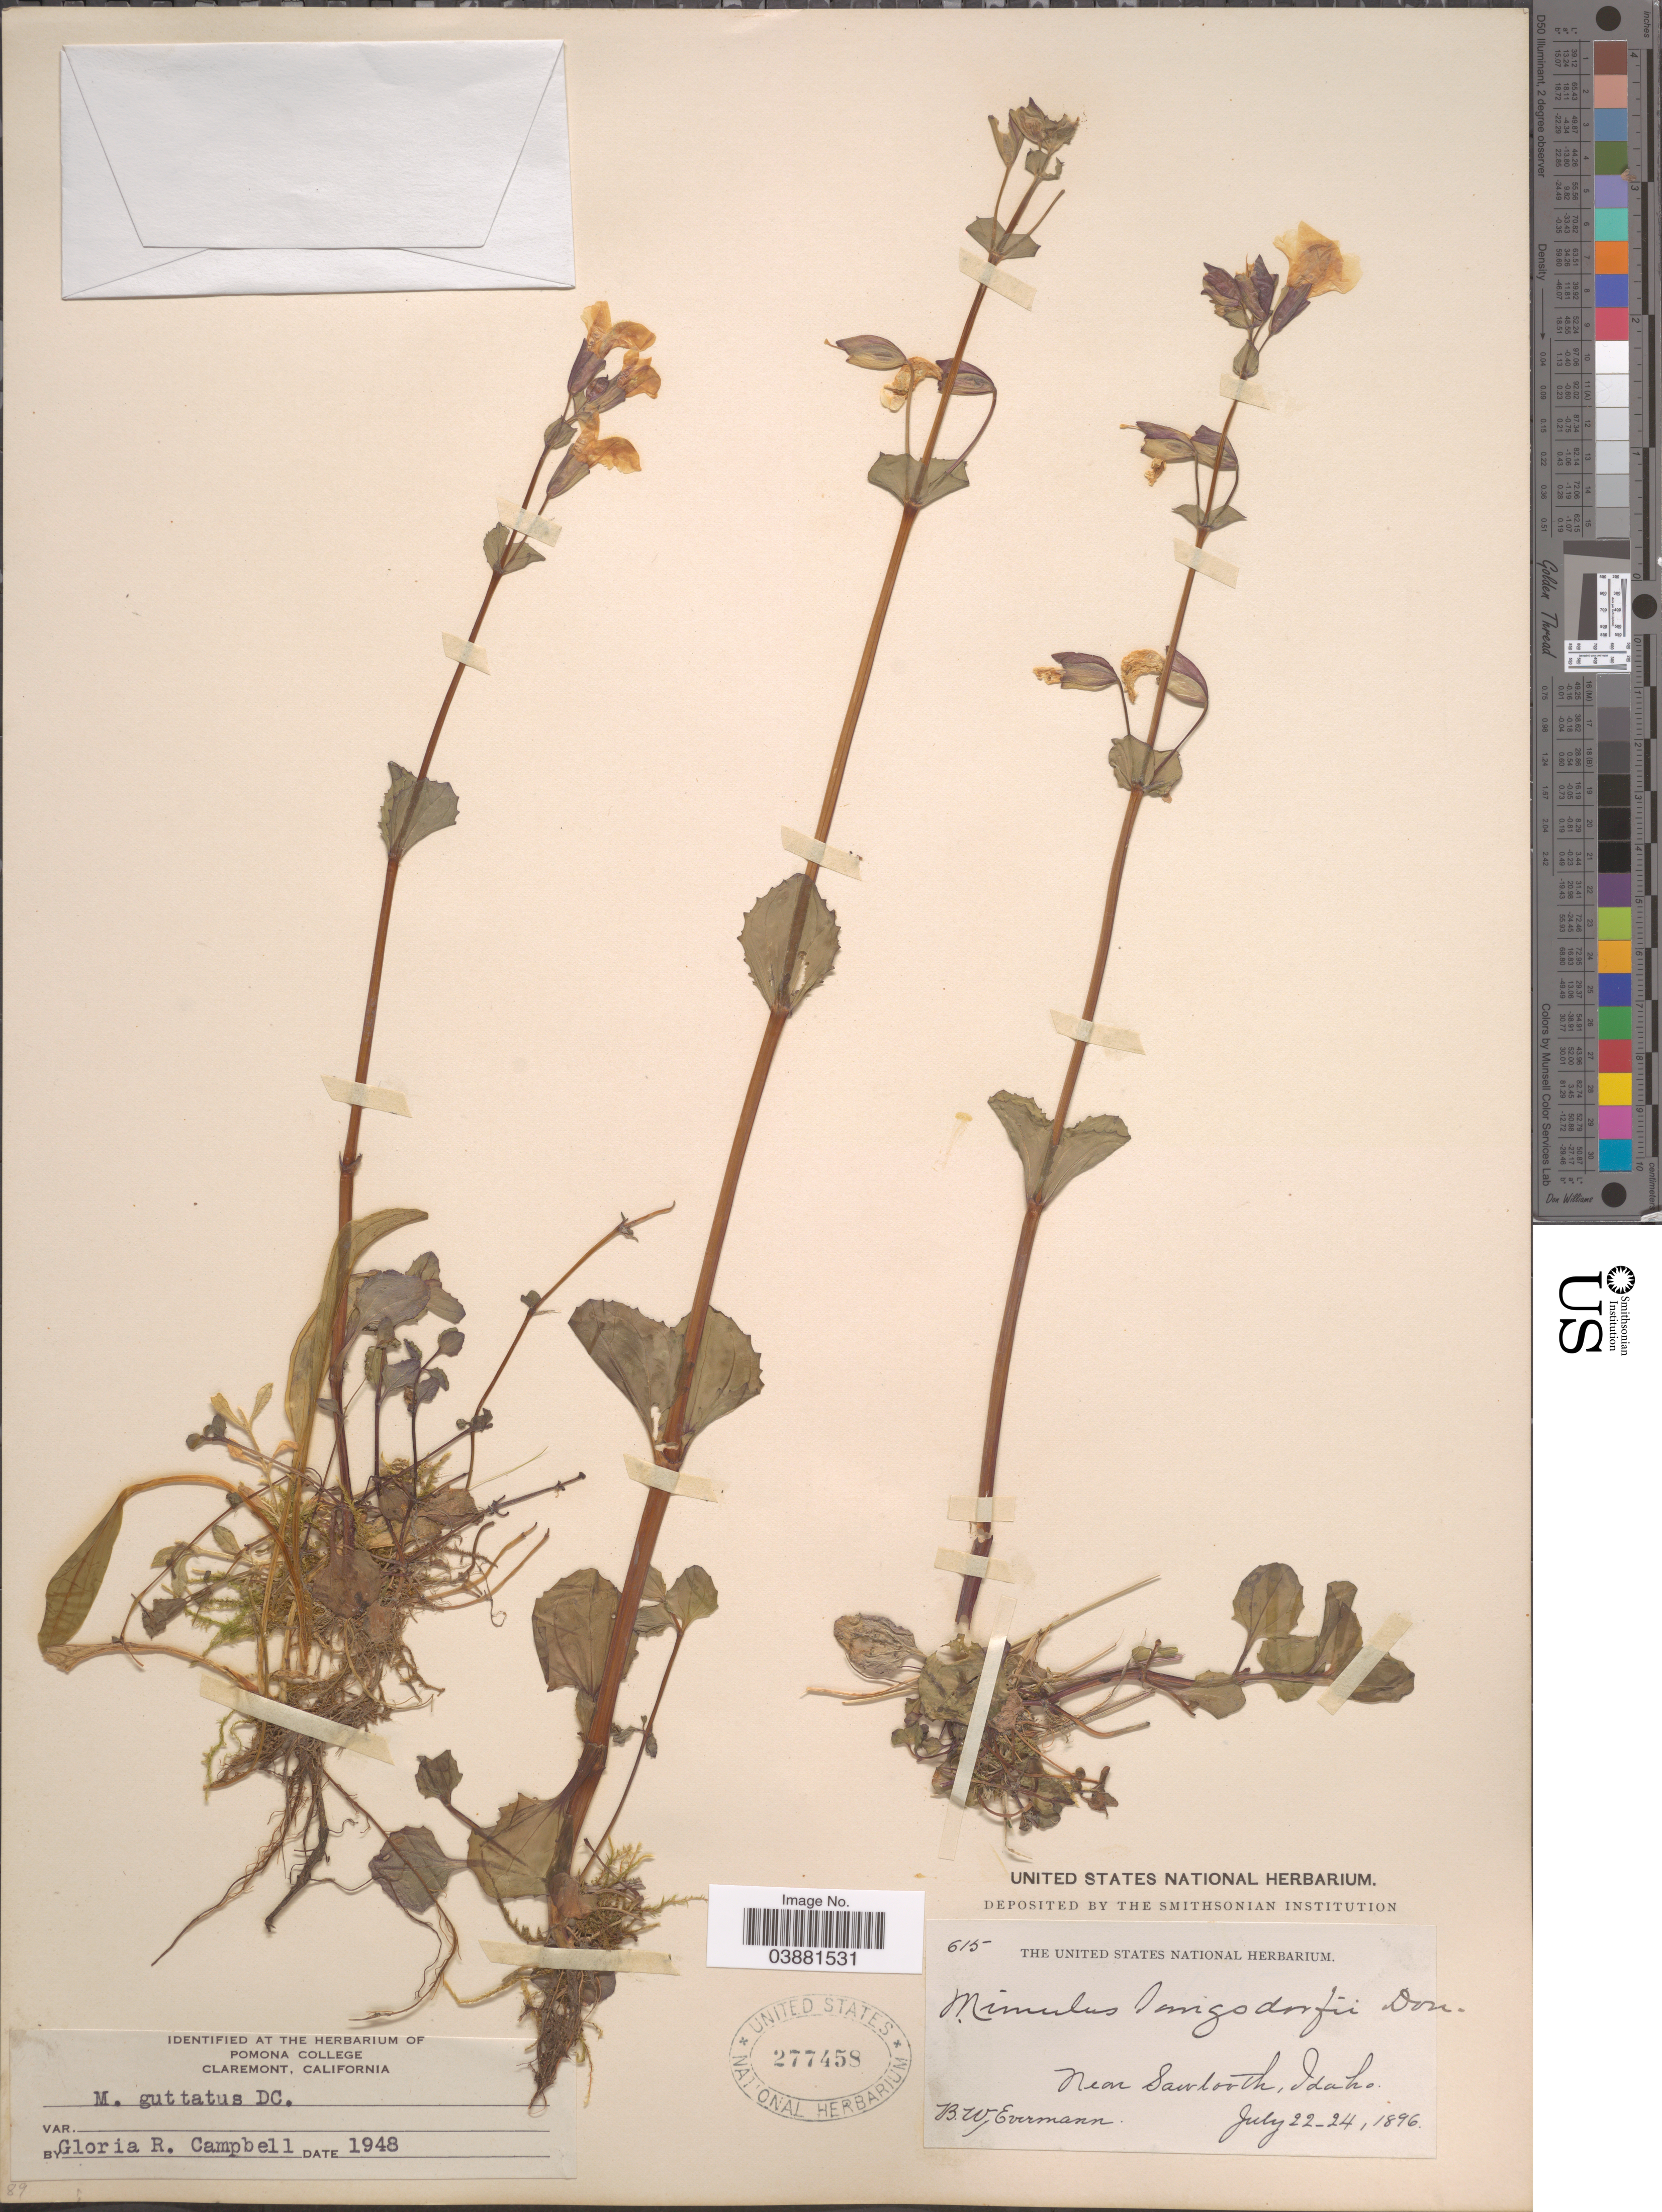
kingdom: Plantae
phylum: Tracheophyta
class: Magnoliopsida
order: Lamiales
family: Phrymaceae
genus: Mimulus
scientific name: Mimulus guttatus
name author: DC.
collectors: B. W. Evermann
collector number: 615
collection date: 1896-07-22/1896-07-24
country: United States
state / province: Idaho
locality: Near Sawtooth.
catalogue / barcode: US 277458